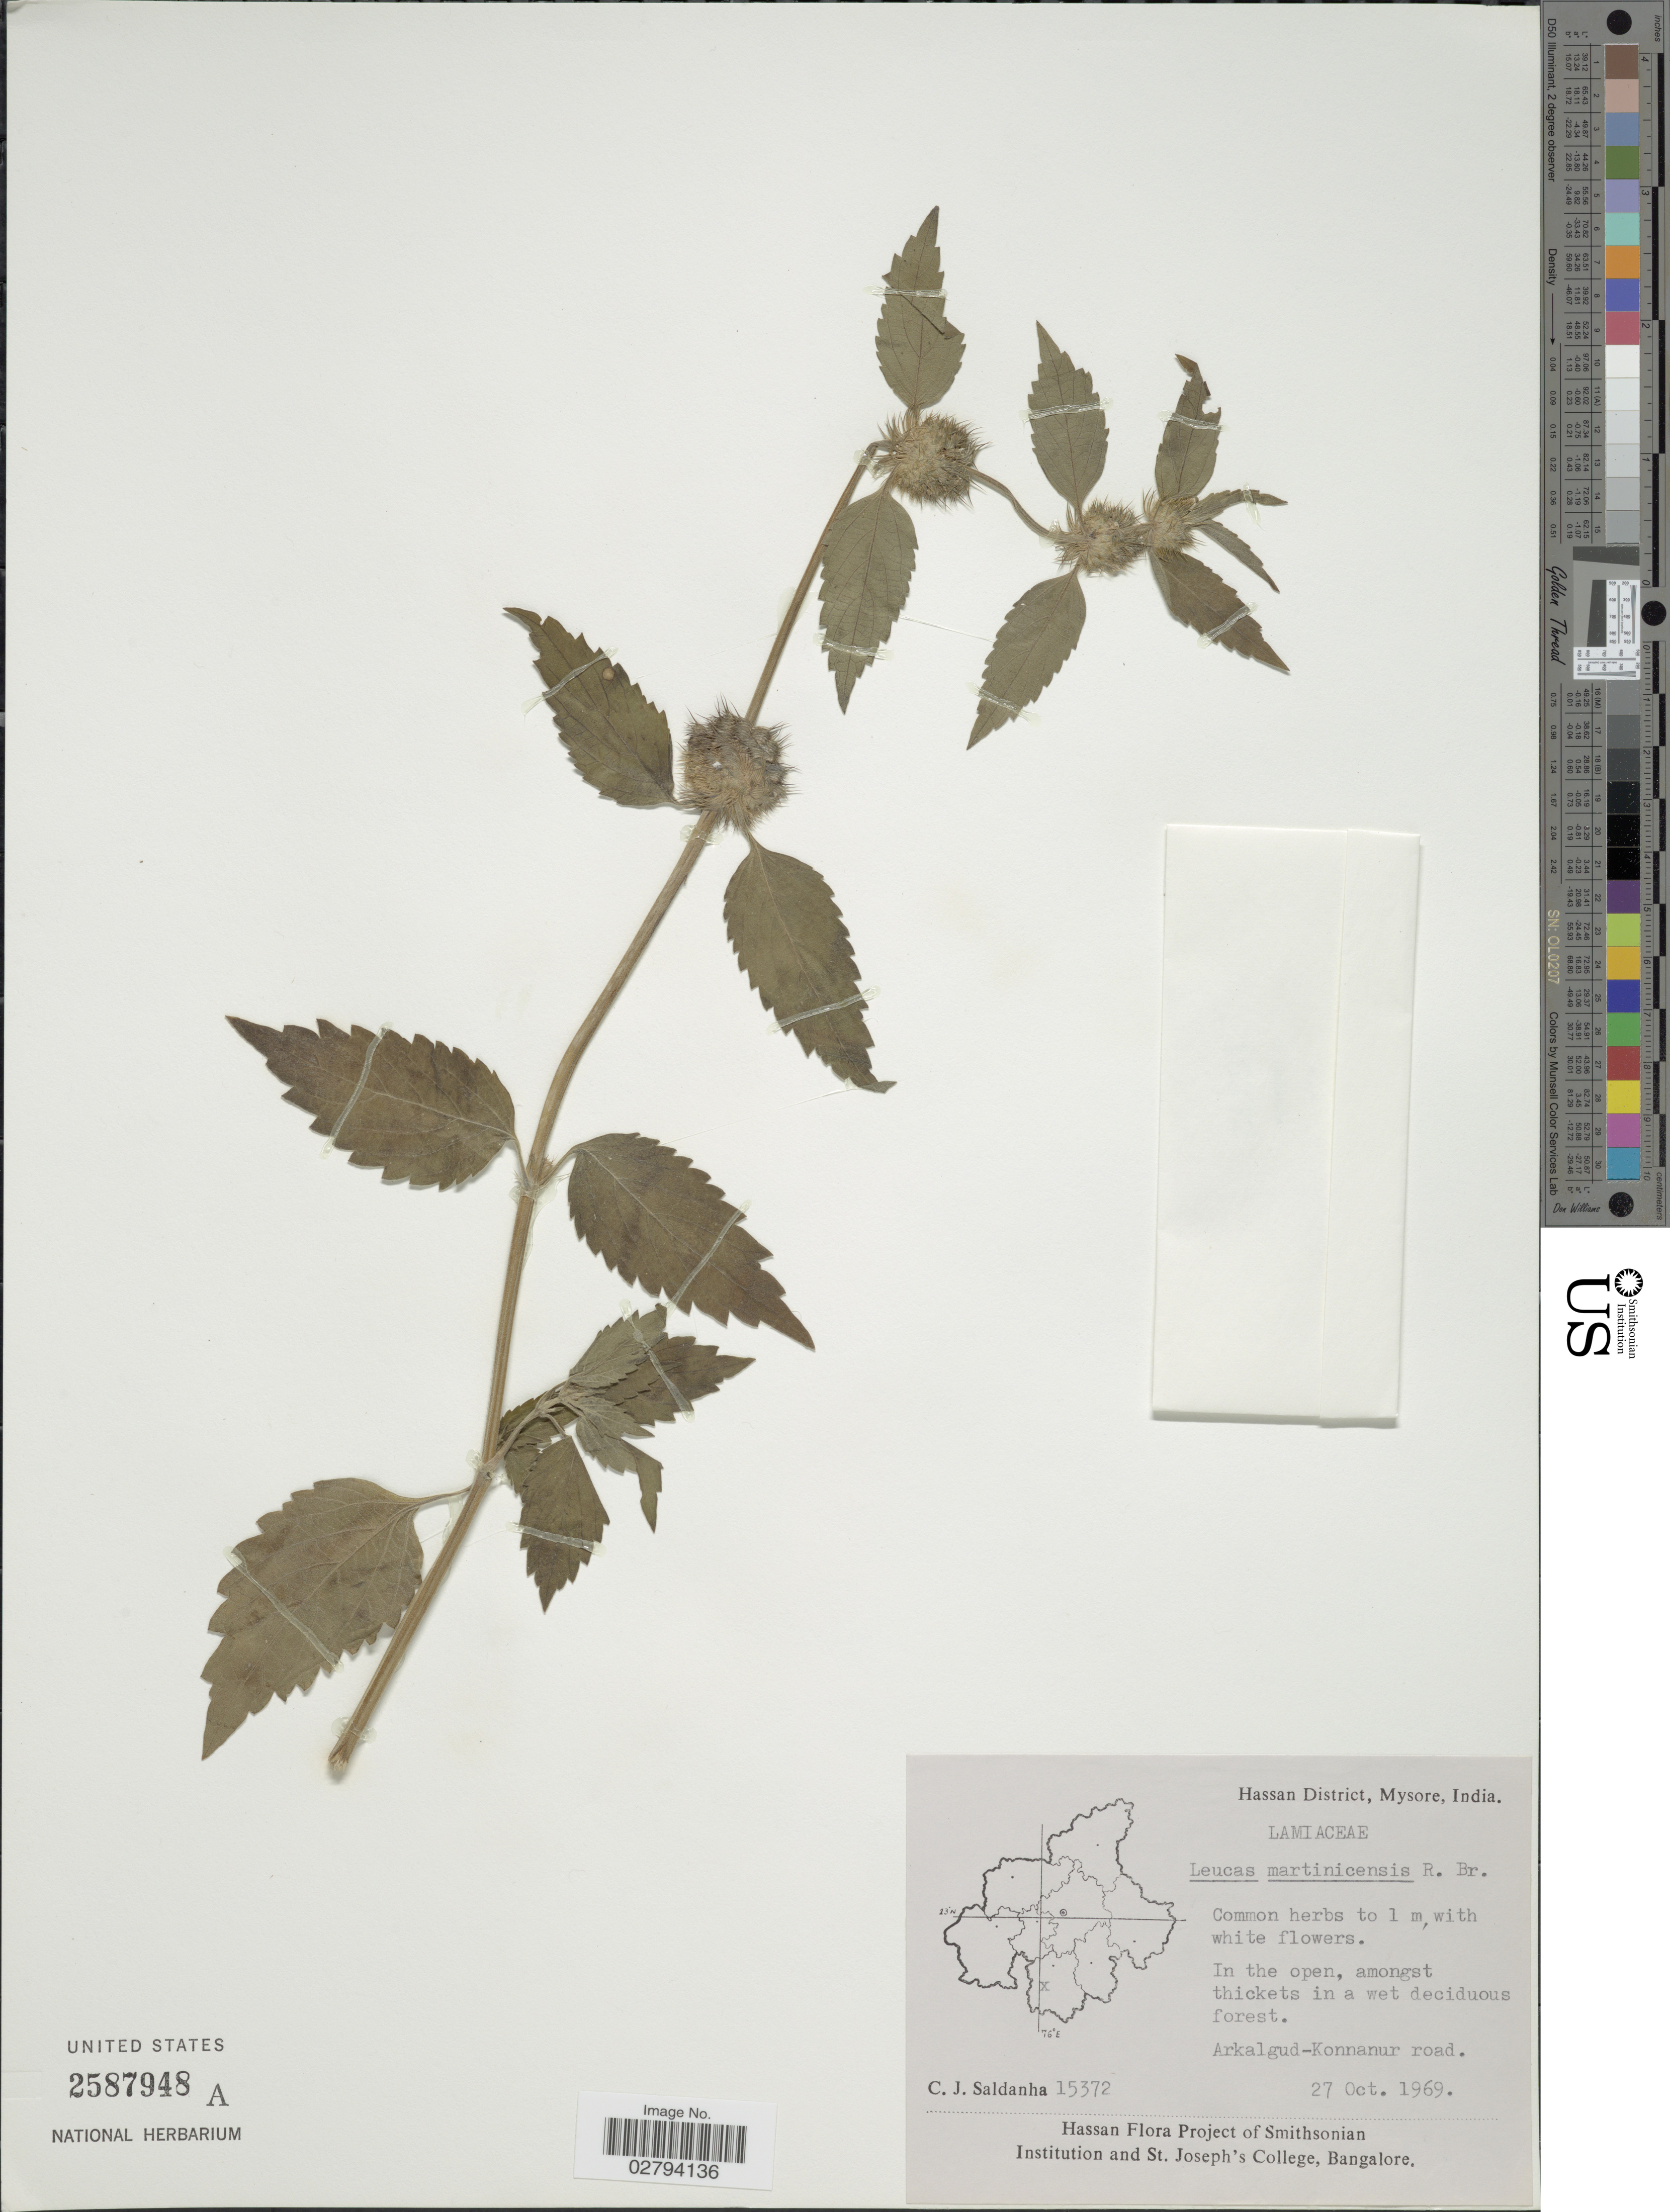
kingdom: Plantae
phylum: Tracheophyta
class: Magnoliopsida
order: Lamiales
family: Lamiaceae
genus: Leucas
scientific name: Leucas martinicensis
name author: (Jacq.) R. Br.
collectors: C. J. Saldanha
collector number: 15372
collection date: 1969-10-27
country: India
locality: Hassan District, Mysore, Arkalgud-Konnanur road.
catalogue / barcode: US 2587948A